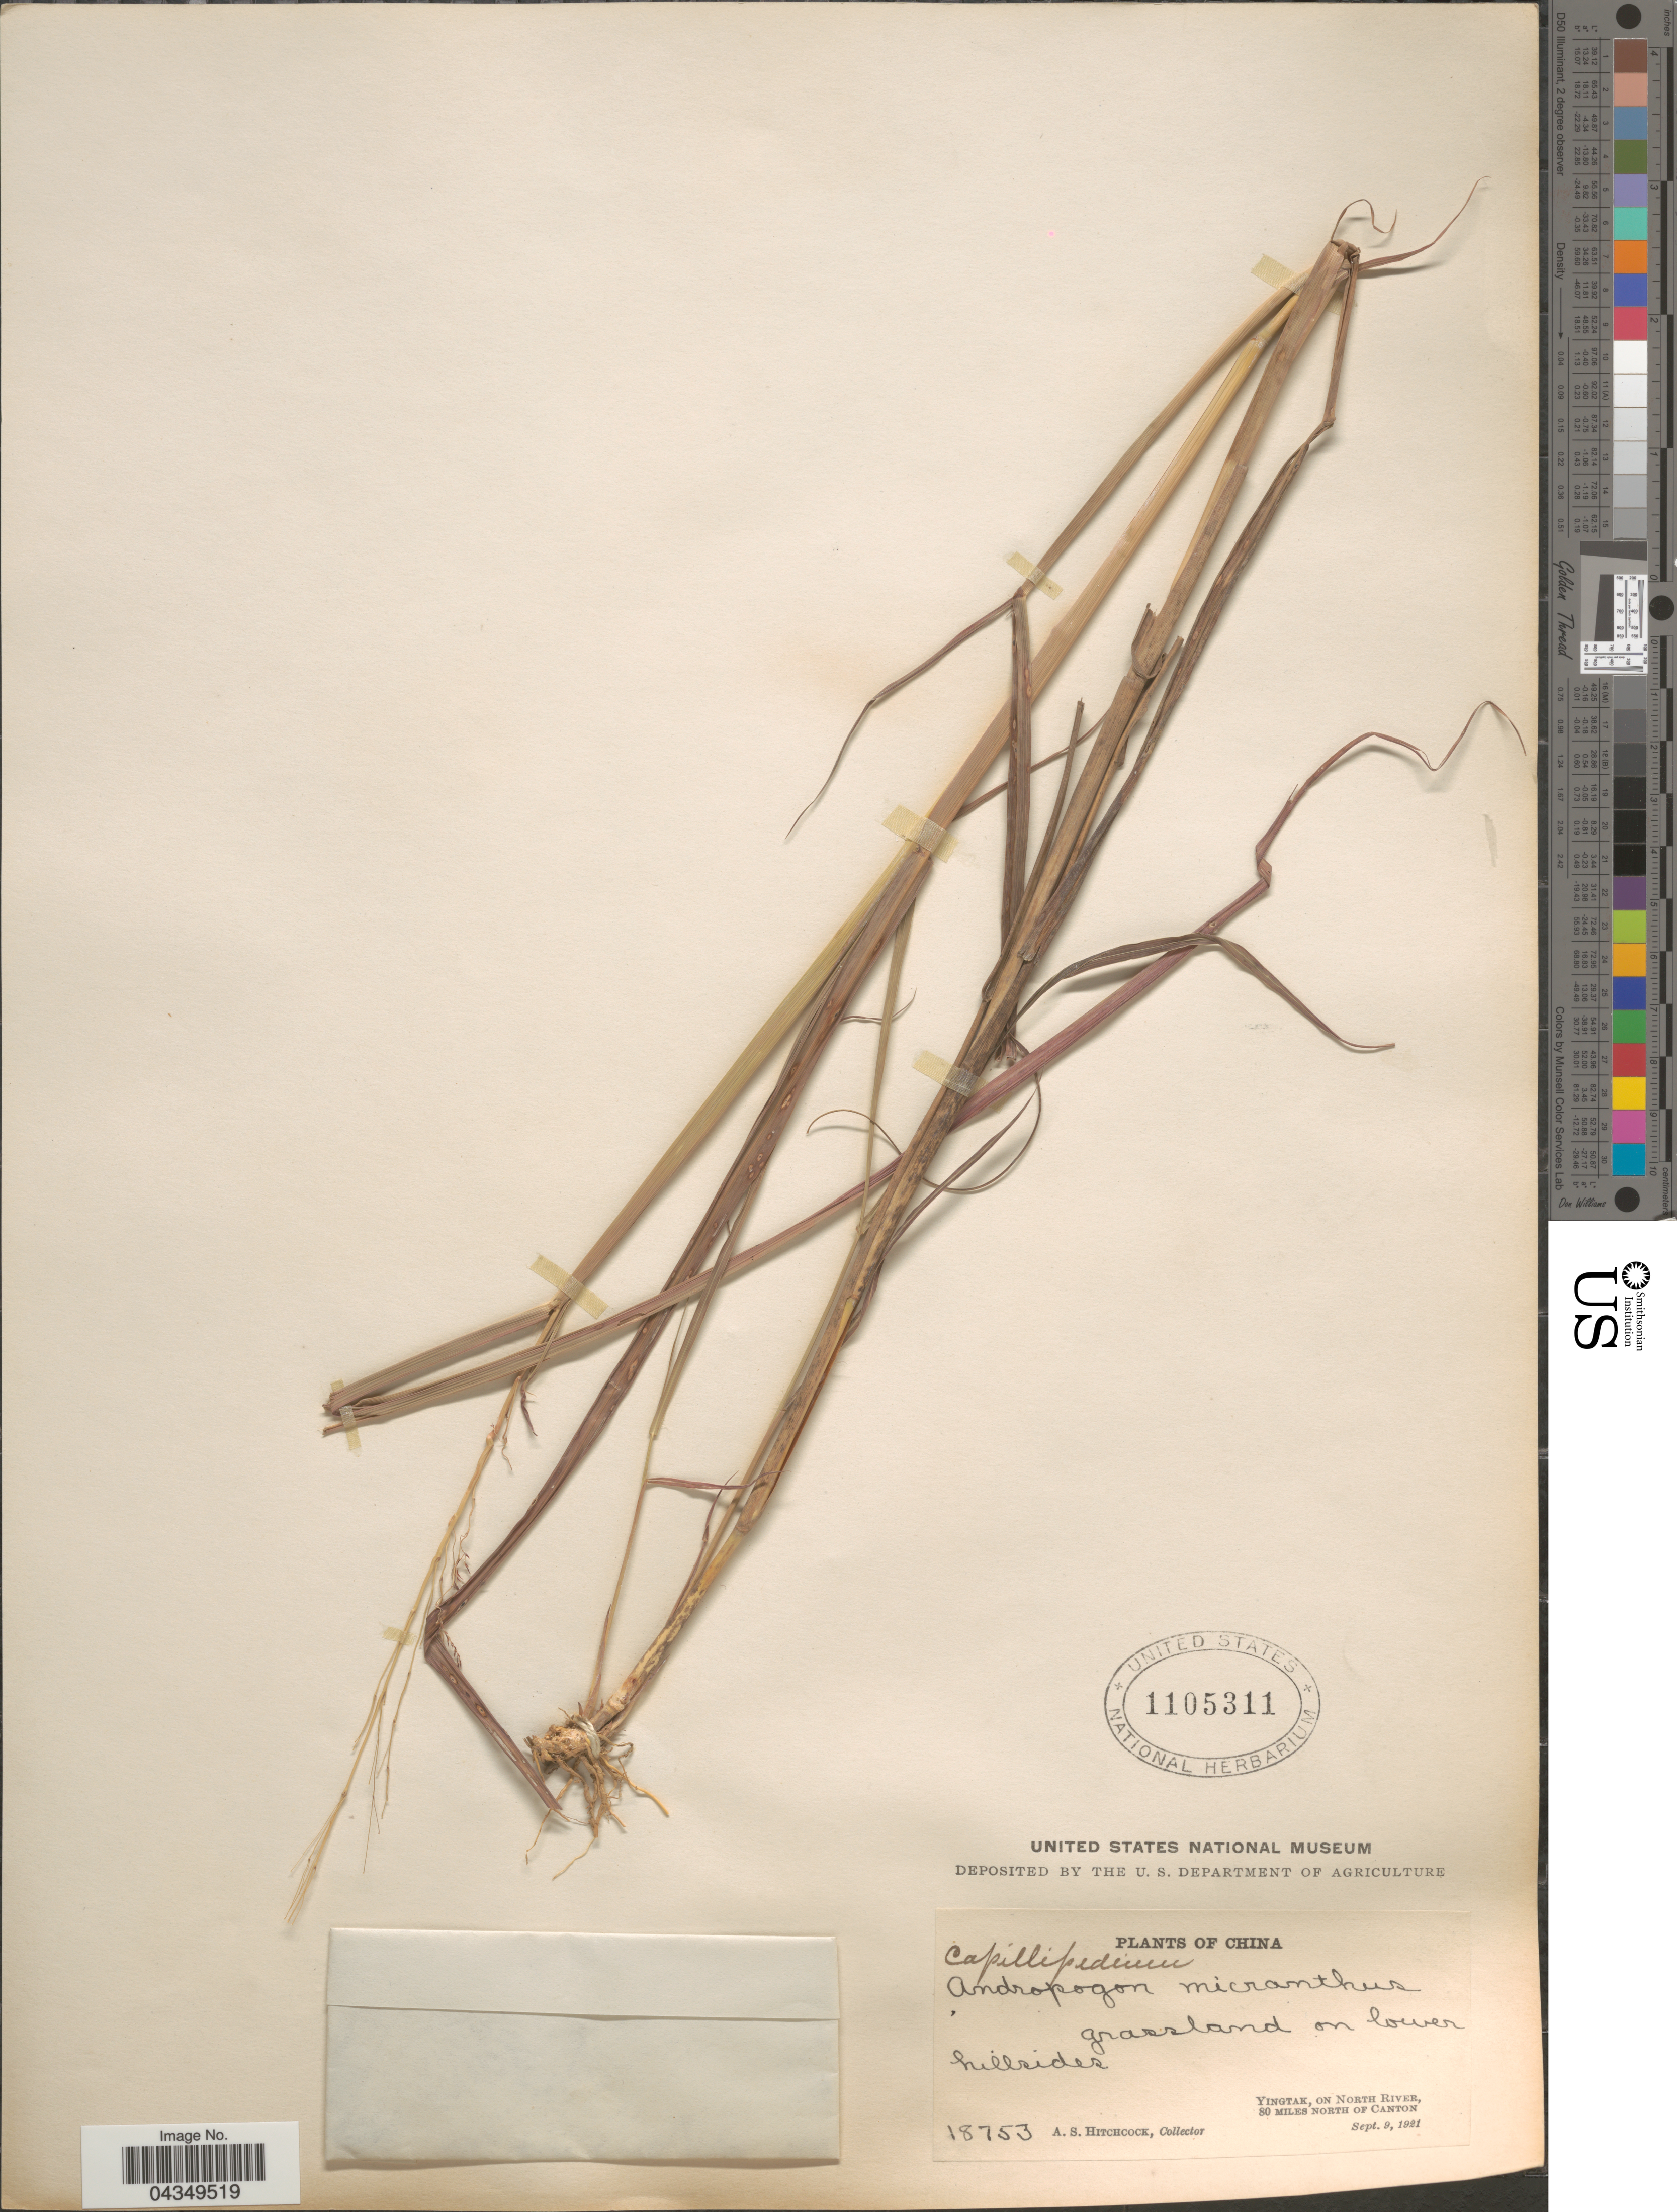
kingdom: Plantae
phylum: Tracheophyta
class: Liliopsida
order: Poales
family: Poaceae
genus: Capillipedium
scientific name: Capillipedium parviflorum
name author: (R. Br.) Stapf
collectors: A. S. Hitchcock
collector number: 18753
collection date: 1921-09-09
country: China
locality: Grassland on lower hillsides. Yingtak, on north river, 80 miles north of Canton.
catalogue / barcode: US 1105311